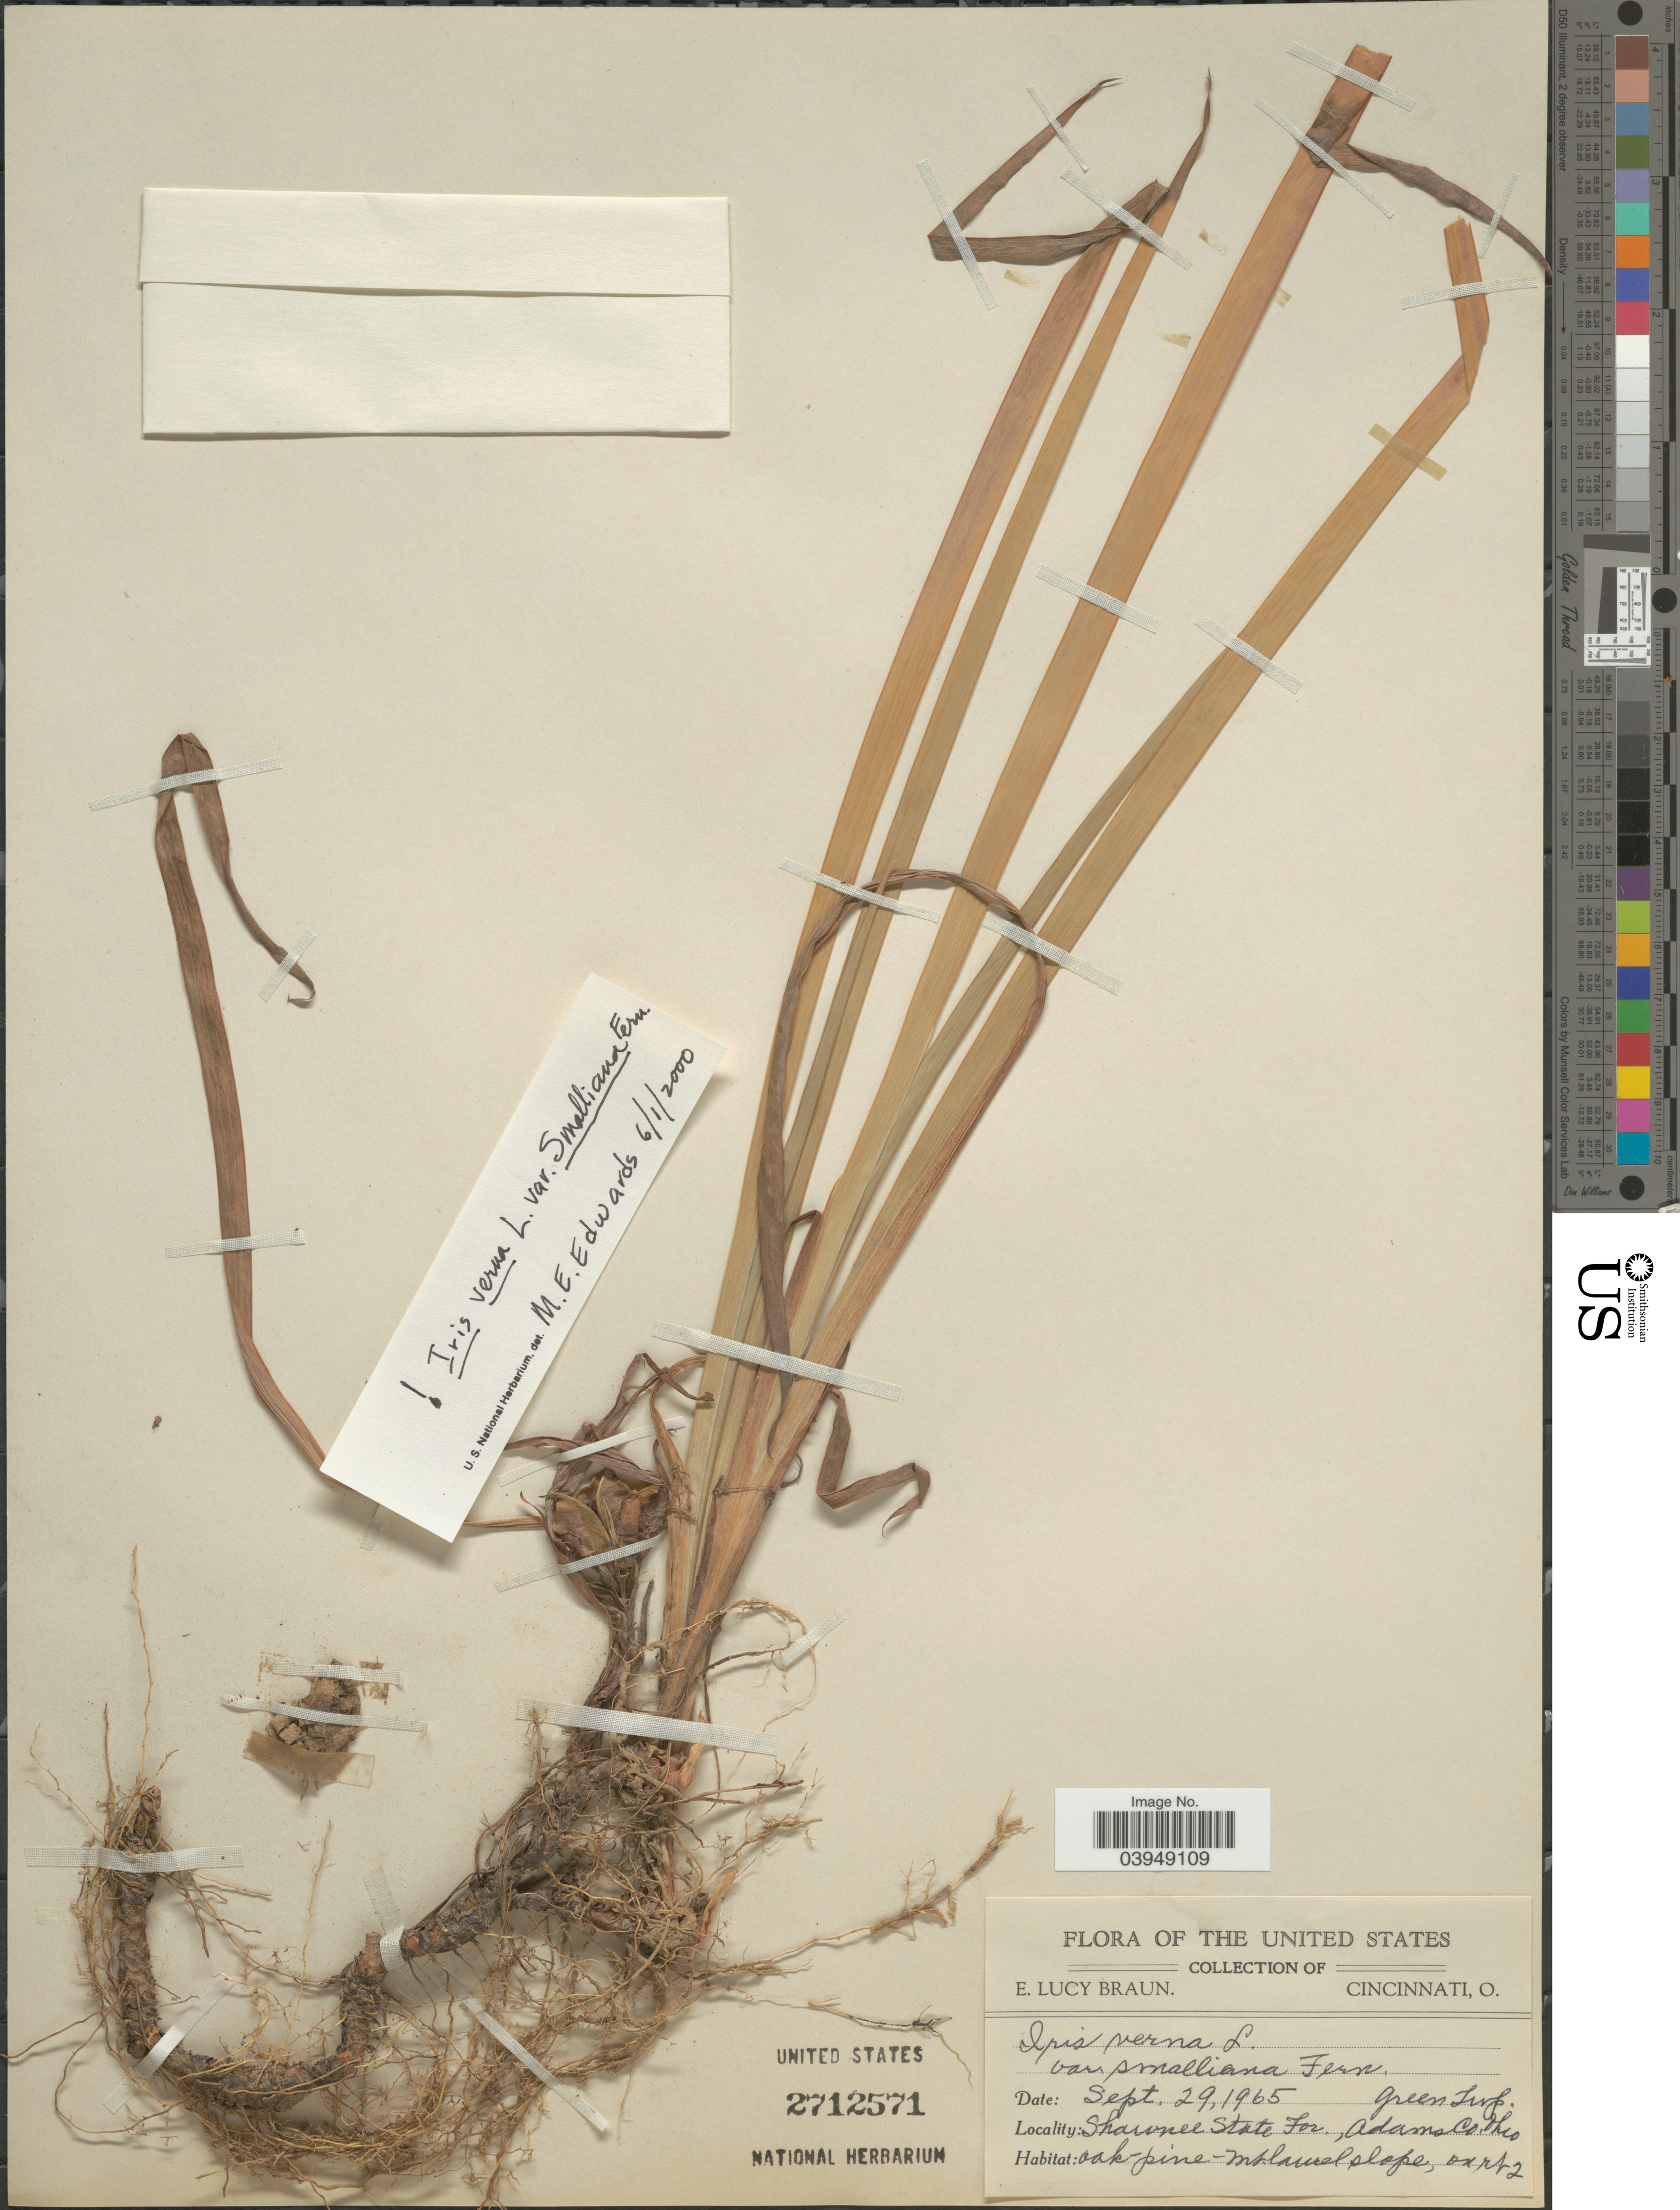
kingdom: Plantae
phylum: Tracheophyta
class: Liliopsida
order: Asparagales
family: Iridaceae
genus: Iris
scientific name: Iris verna var. smalliana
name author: Fernald ex M.E. Edwards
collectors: E. L. Braun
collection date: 1965-09-29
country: United States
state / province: Ohio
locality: Green Twp. Shawnee State For., Adams Co. Oak-pine-Mt. laurel slope on rt. 2.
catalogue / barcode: US 2712571